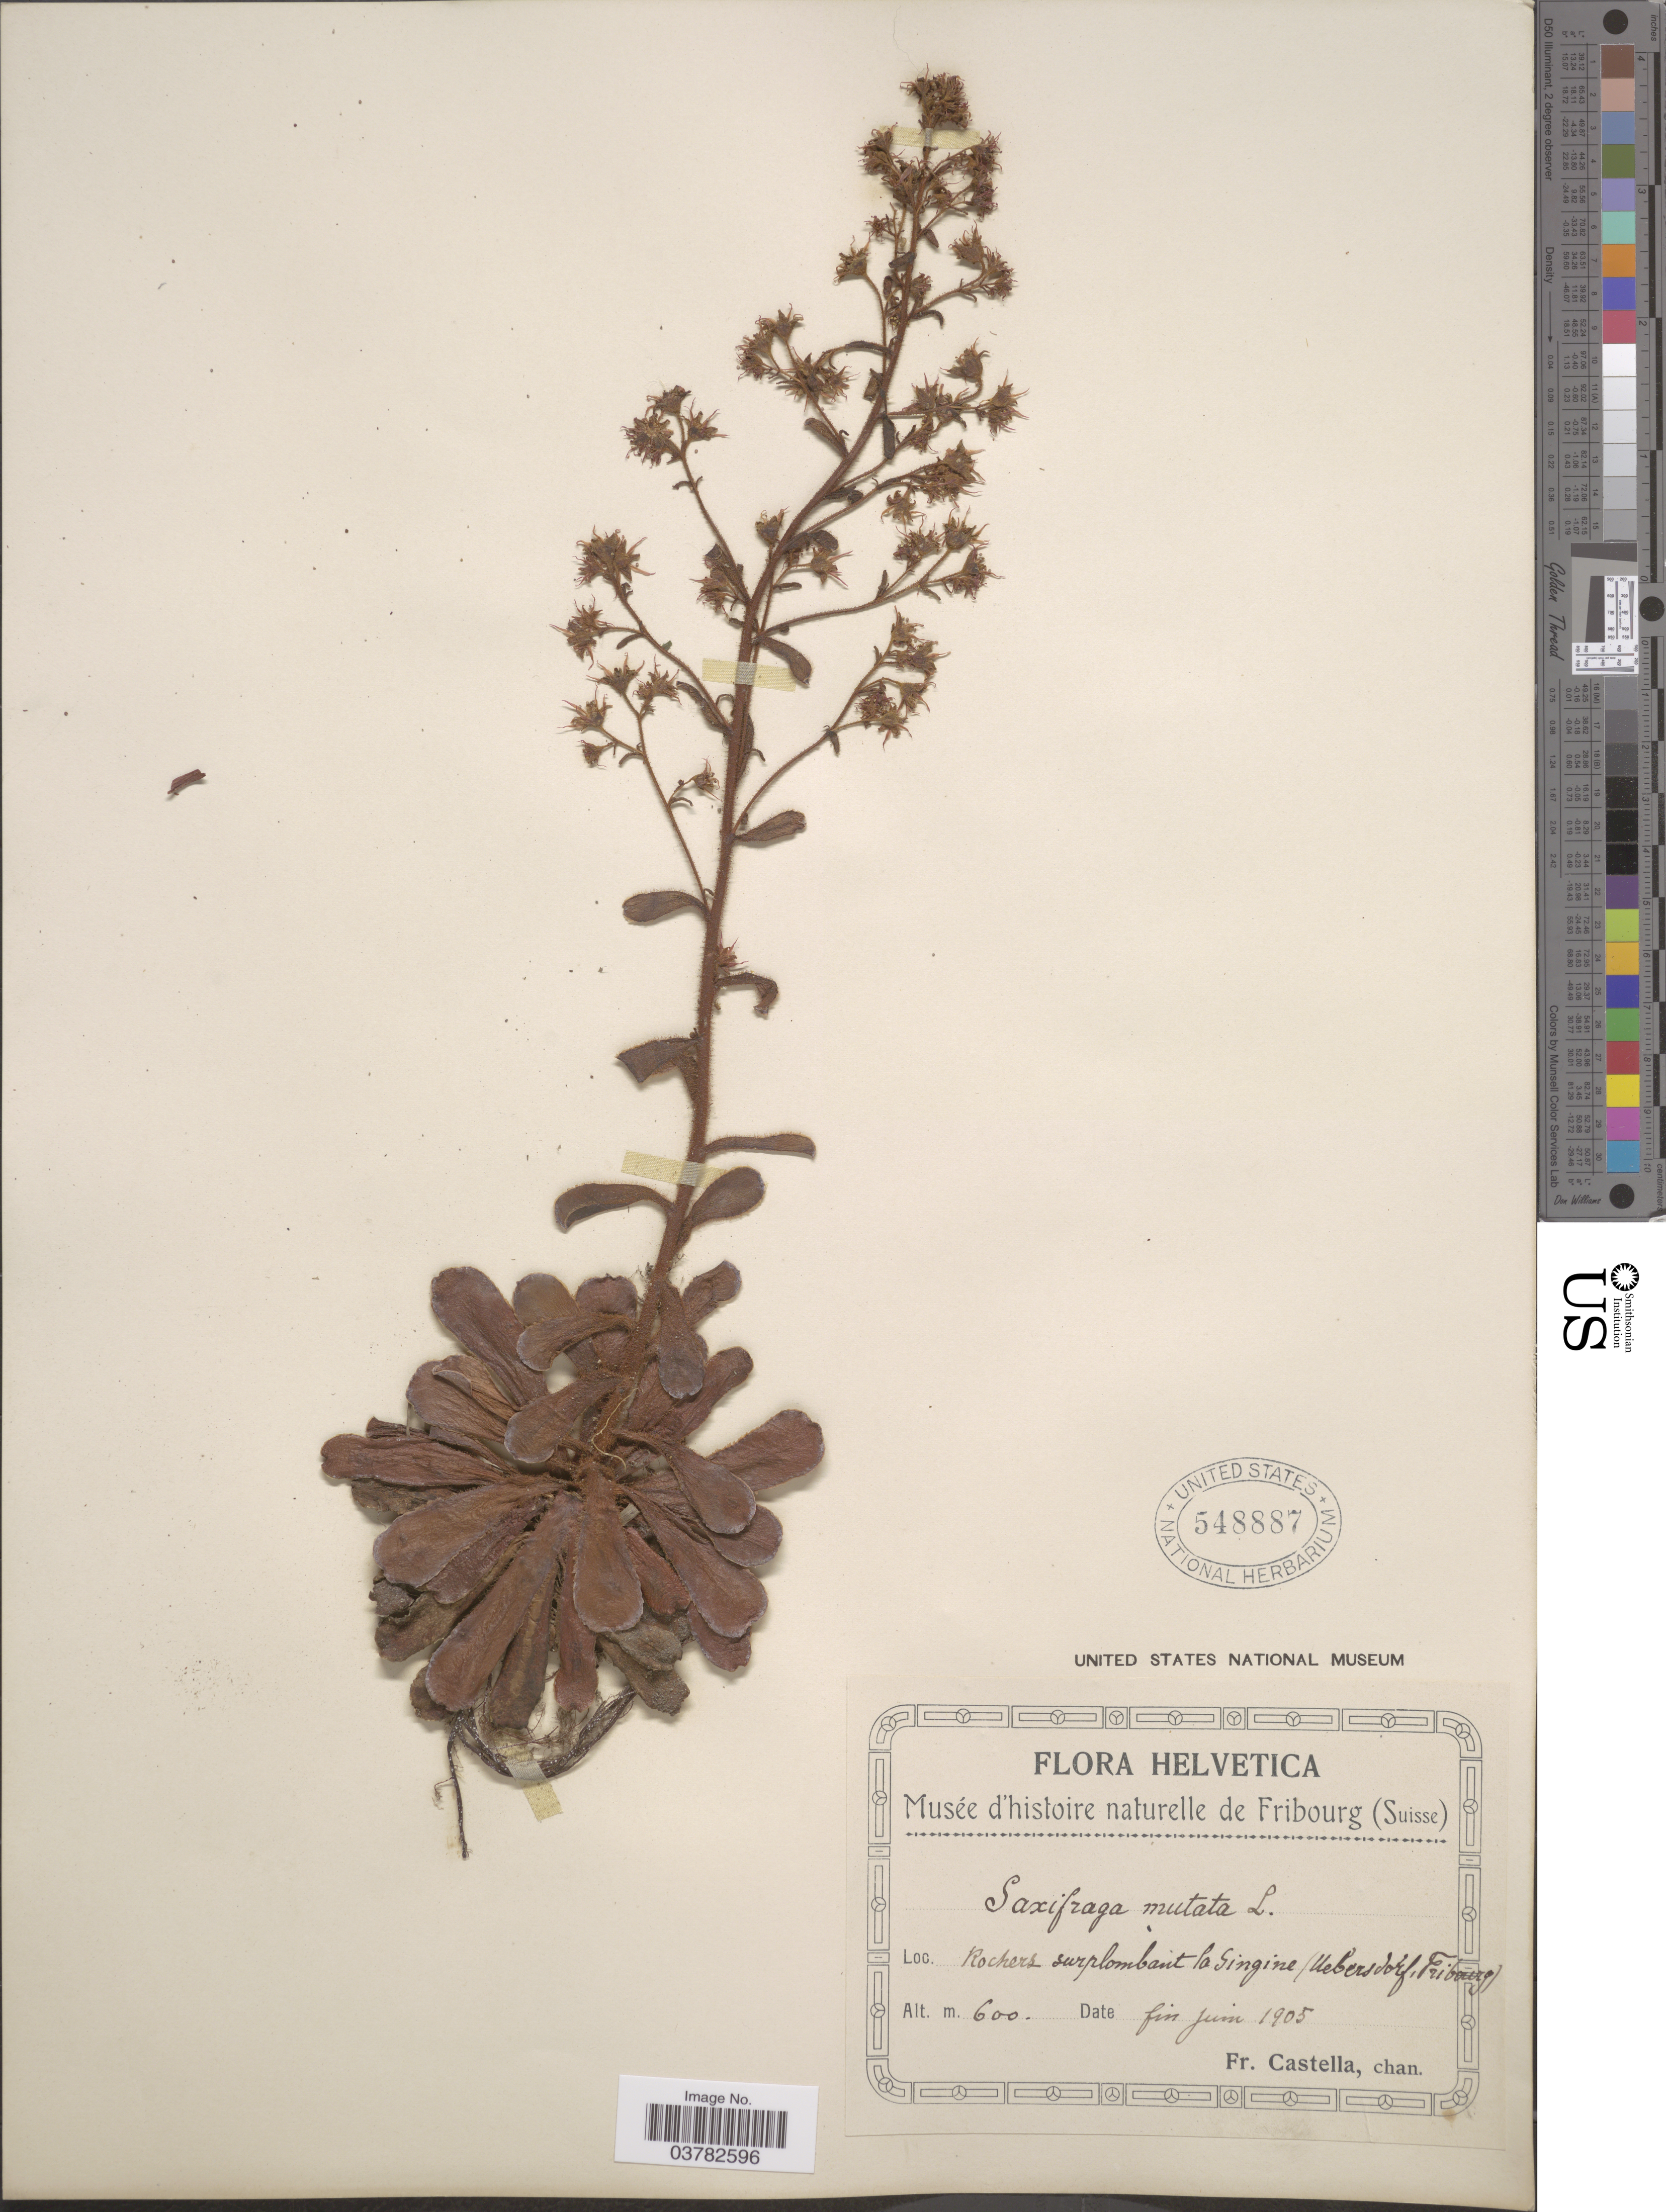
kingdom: Plantae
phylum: Tracheophyta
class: Magnoliopsida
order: Saxifragales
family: Saxifragaceae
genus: Saxifraga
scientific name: Saxifraga mutata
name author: L.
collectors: Fr. Castella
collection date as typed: fin juin 1905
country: Switzerland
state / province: Fribourg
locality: Helvetica. Rochers surplombant la Singine (Uebersdorf).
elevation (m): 600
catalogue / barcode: US 548887